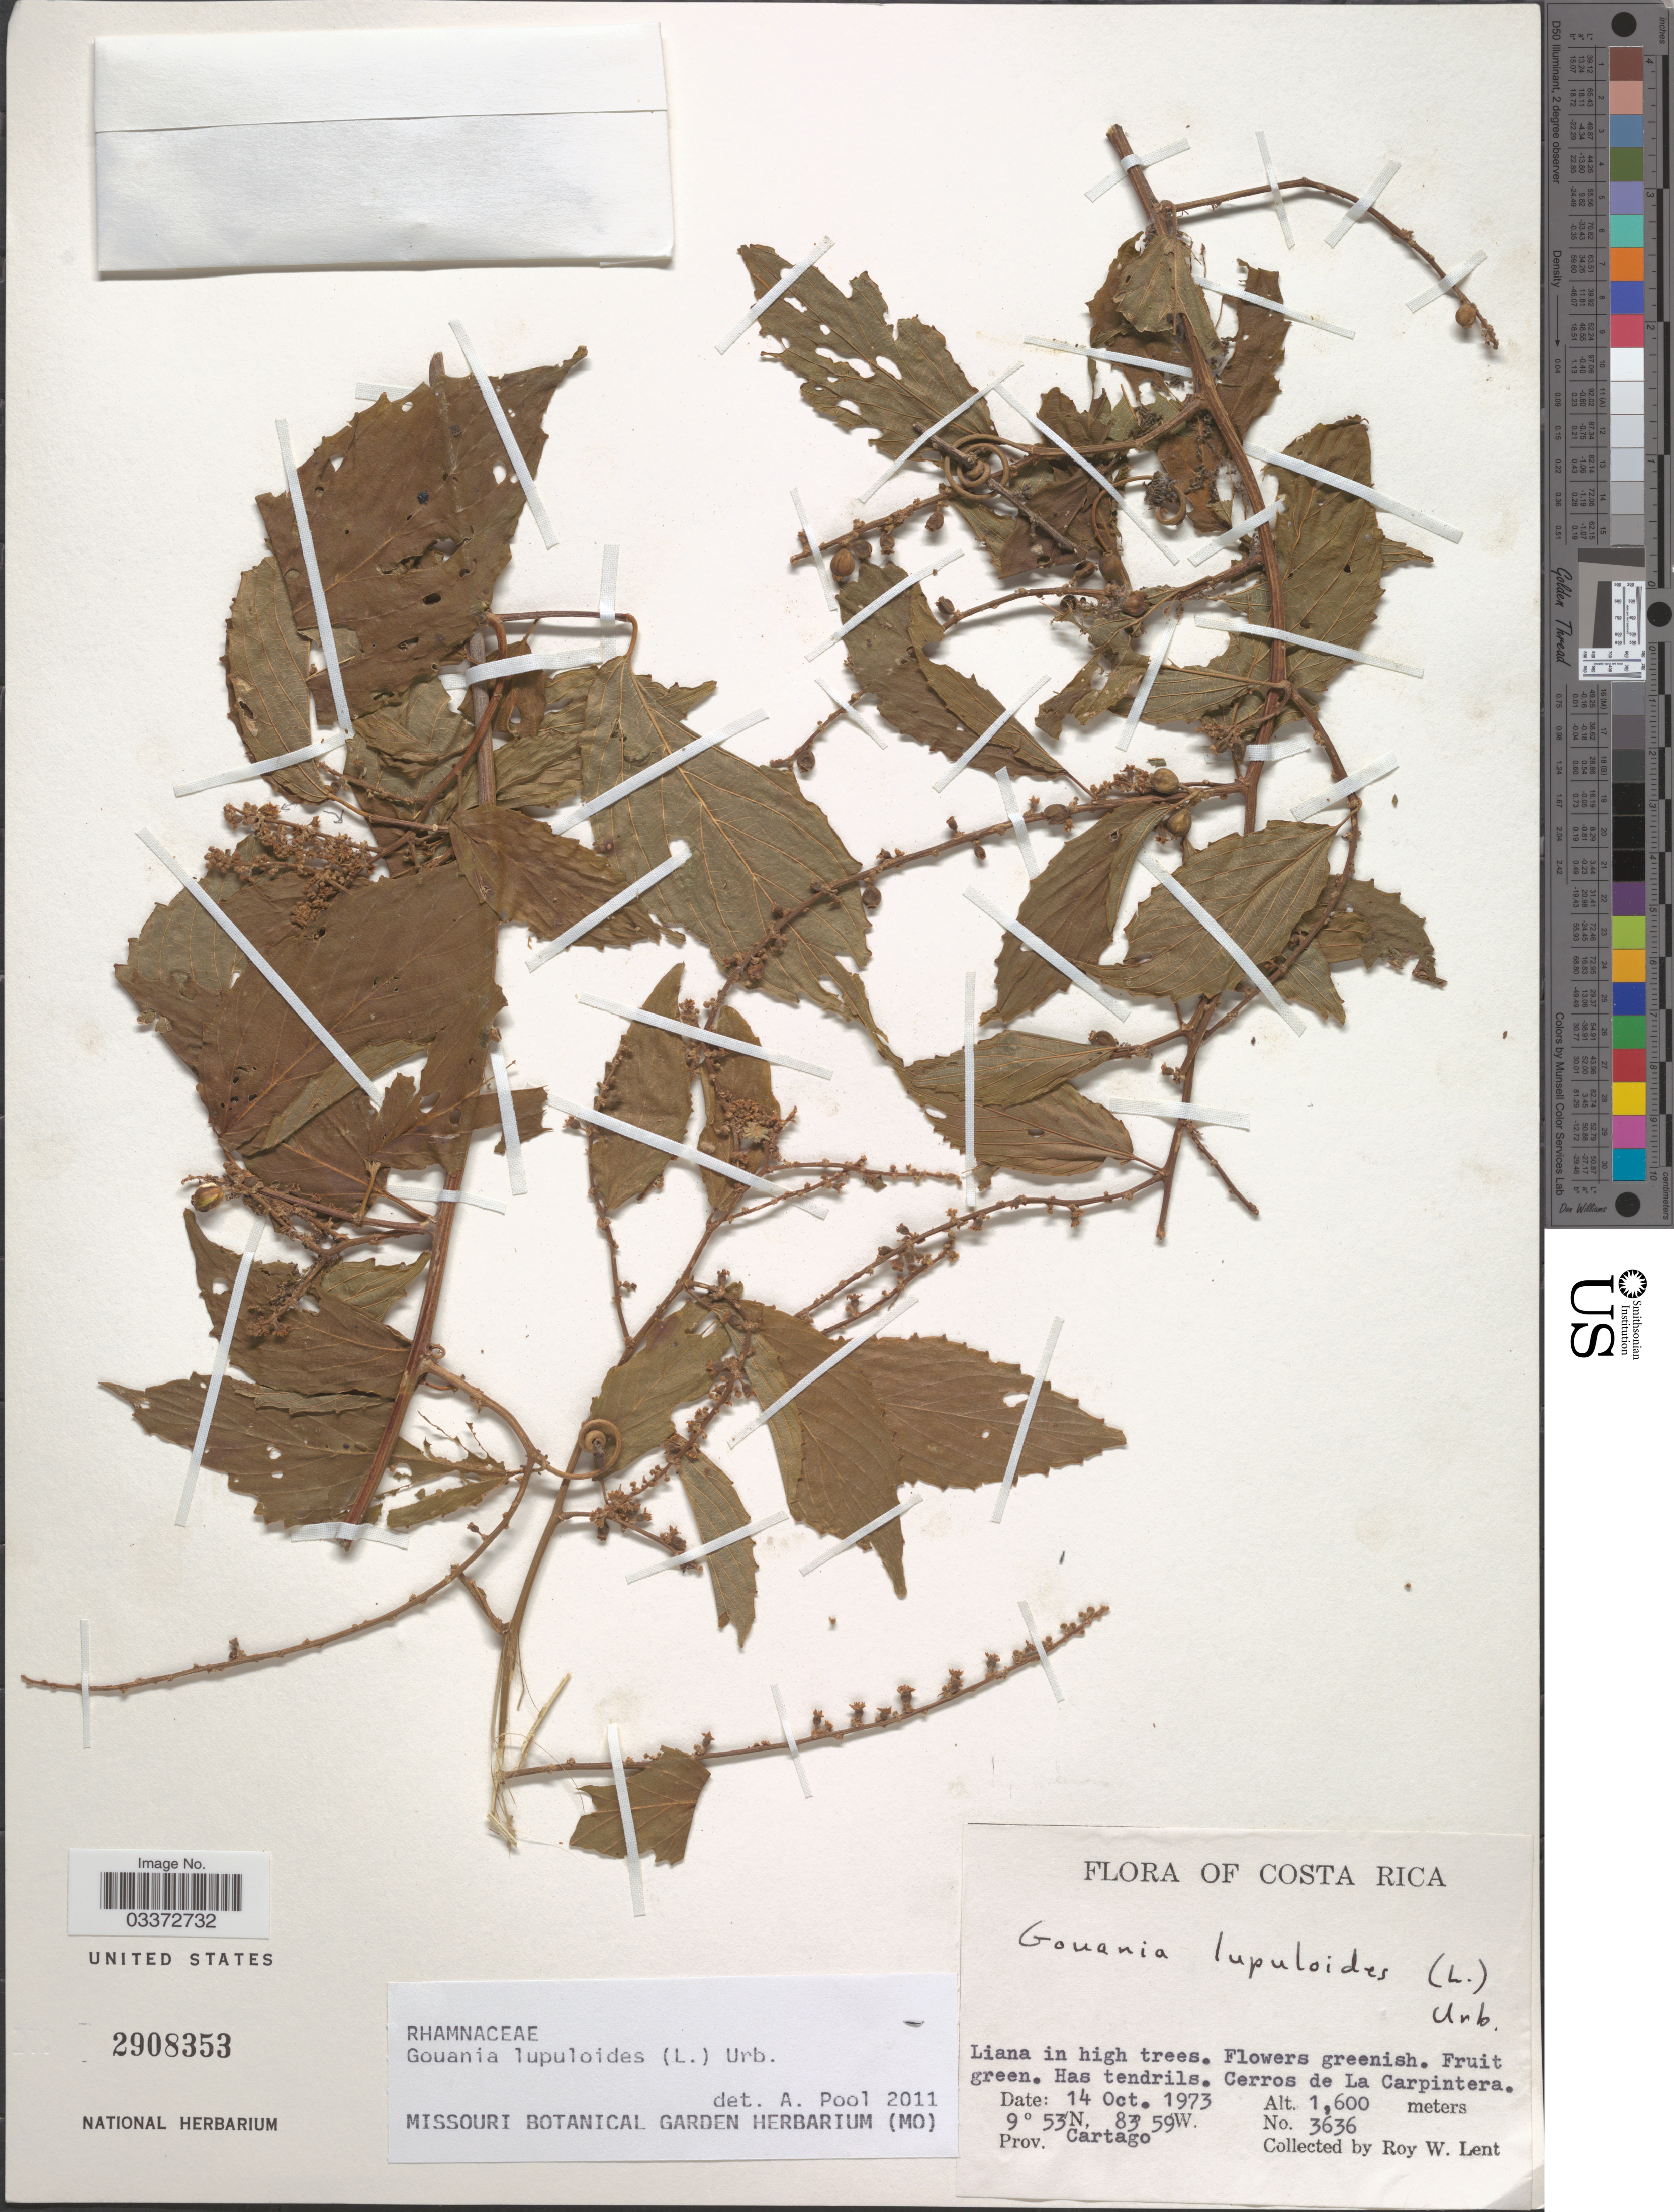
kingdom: Plantae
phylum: Tracheophyta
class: Magnoliopsida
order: Rosales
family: Rhamnaceae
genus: Gouania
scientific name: Gouania lupuloides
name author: (L.) Urb.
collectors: R. W. Lent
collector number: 3636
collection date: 1973-10-14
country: Costa Rica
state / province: Cartago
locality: Cerros de La Carpintera.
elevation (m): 1600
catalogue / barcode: US 2908353